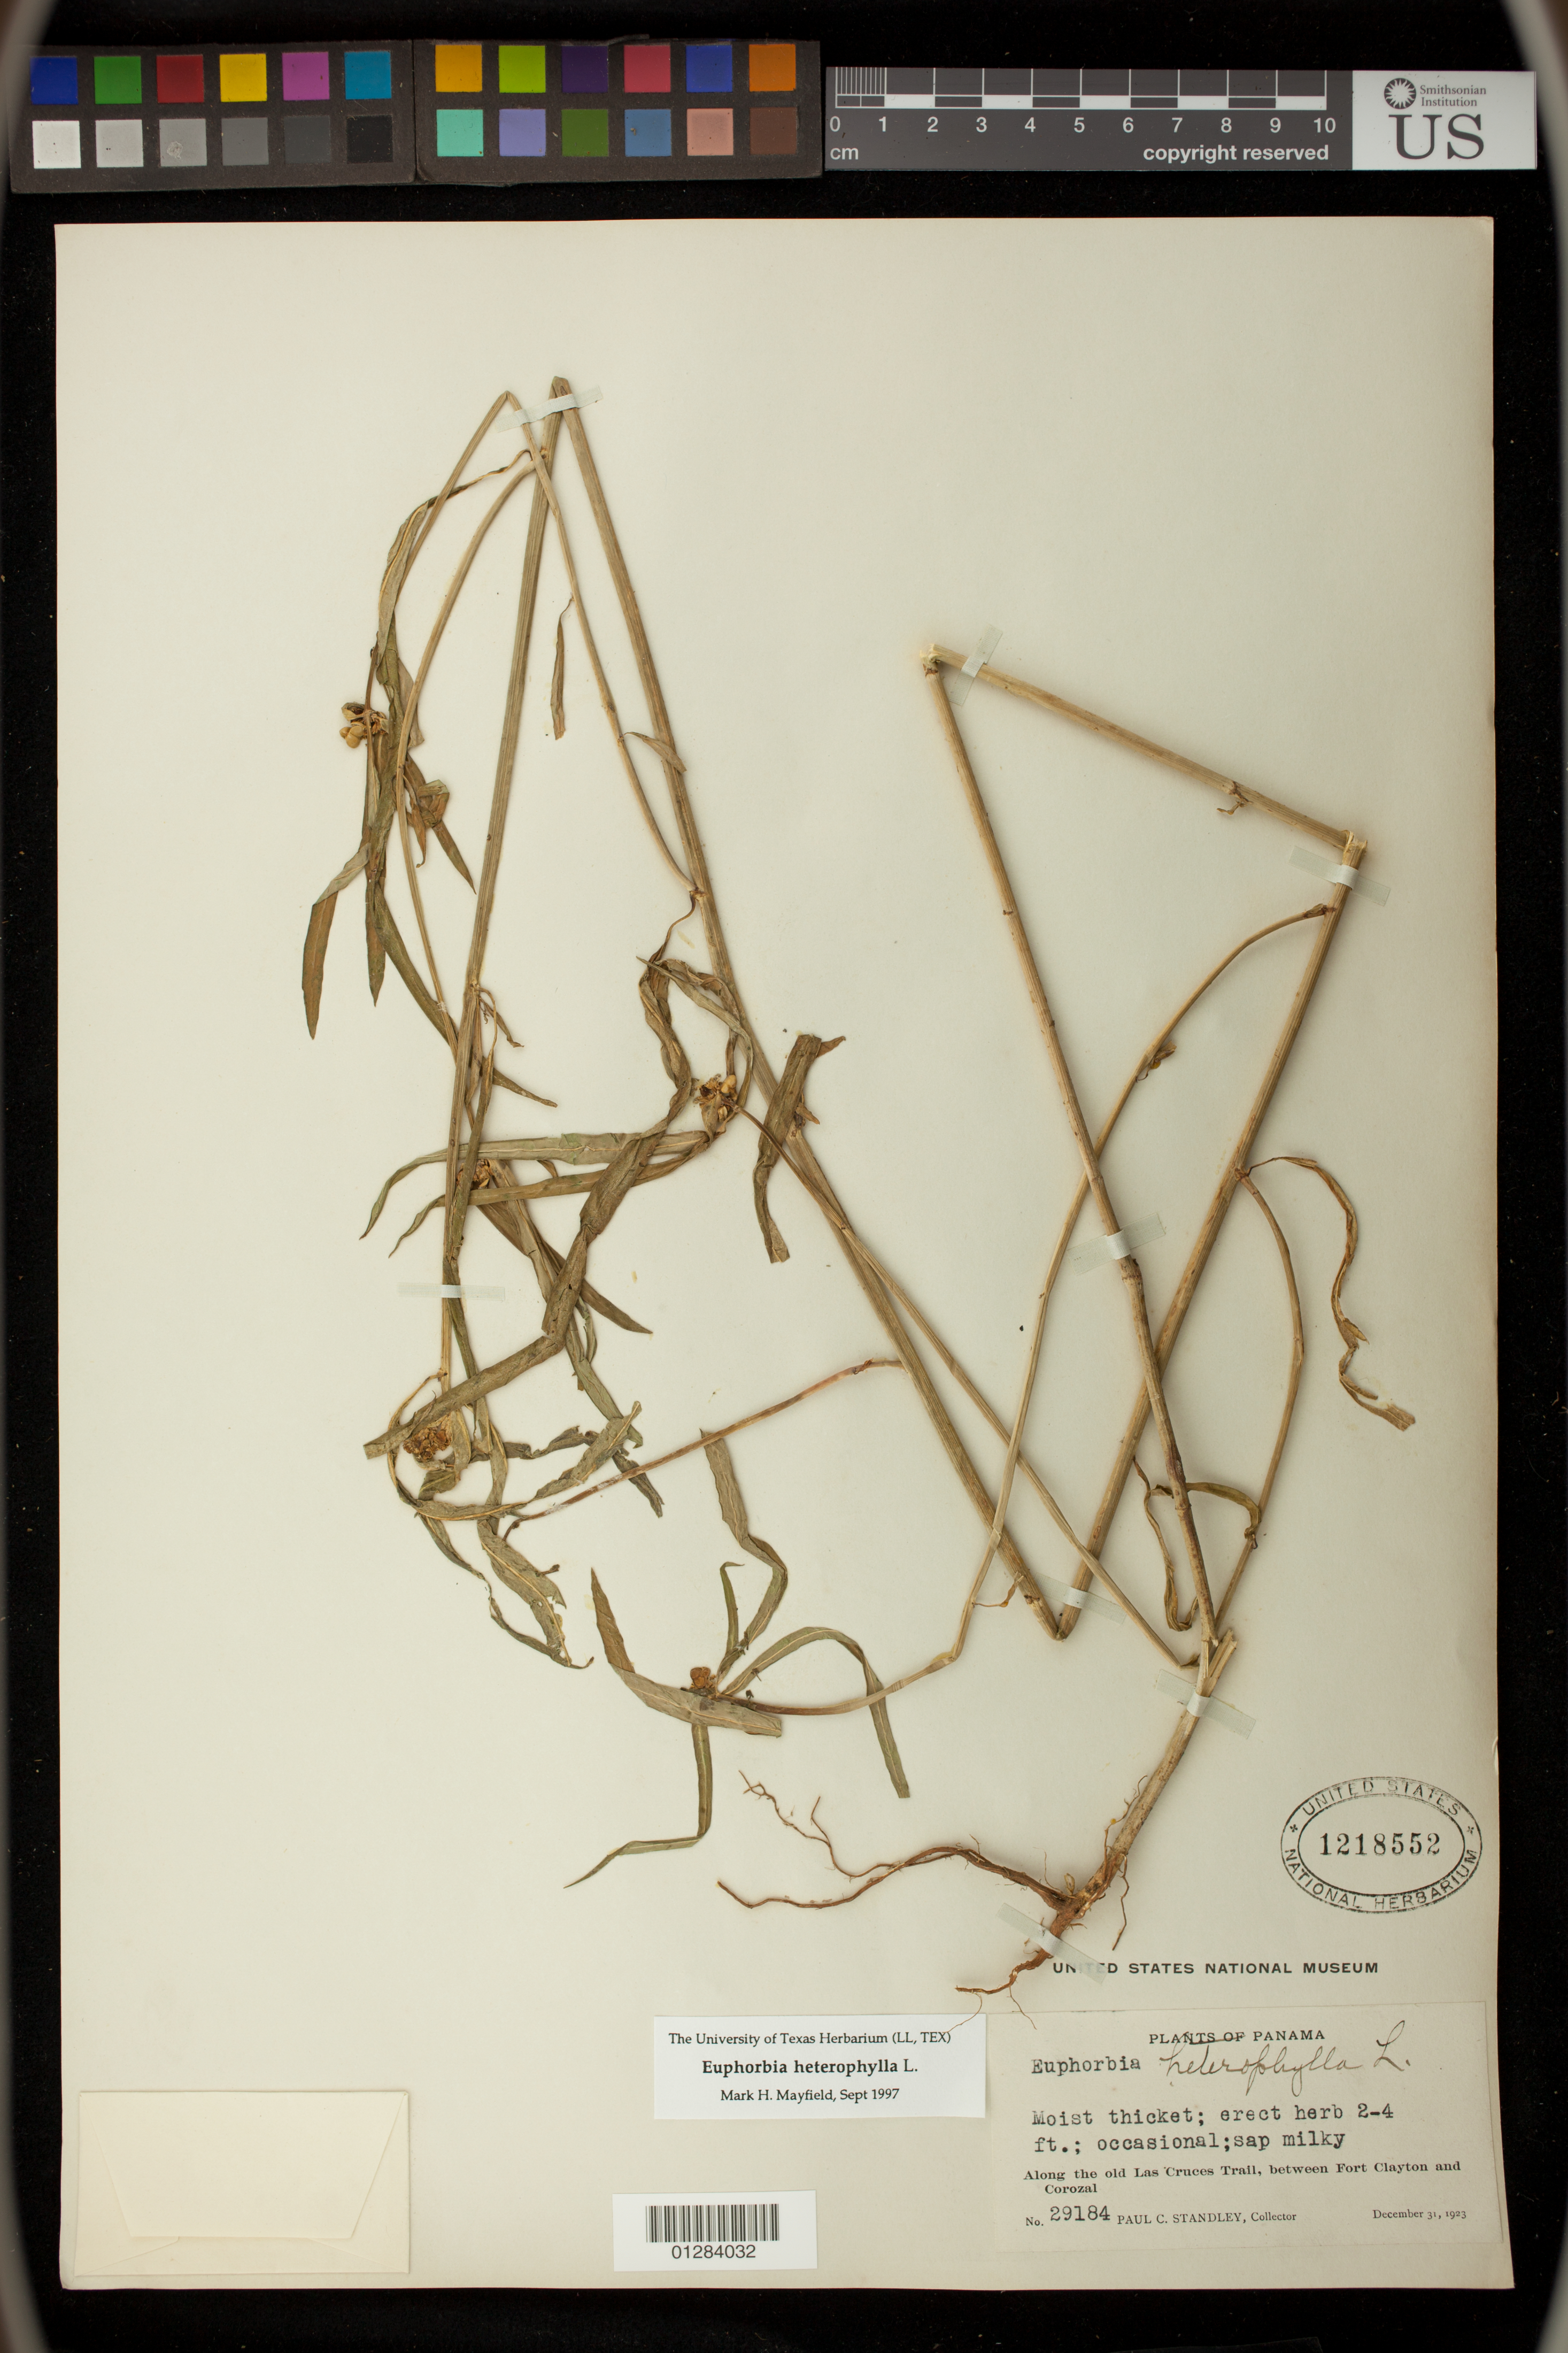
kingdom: Plantae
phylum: Tracheophyta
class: Magnoliopsida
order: Malpighiales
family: Euphorbiaceae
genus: Euphorbia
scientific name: Euphorbia heterophylla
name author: L.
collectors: P. C. Standley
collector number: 29184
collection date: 1923-12-31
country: Panama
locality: Along the old Las Cruces Trail, between Fort Clayton and Corozal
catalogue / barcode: US 1218552